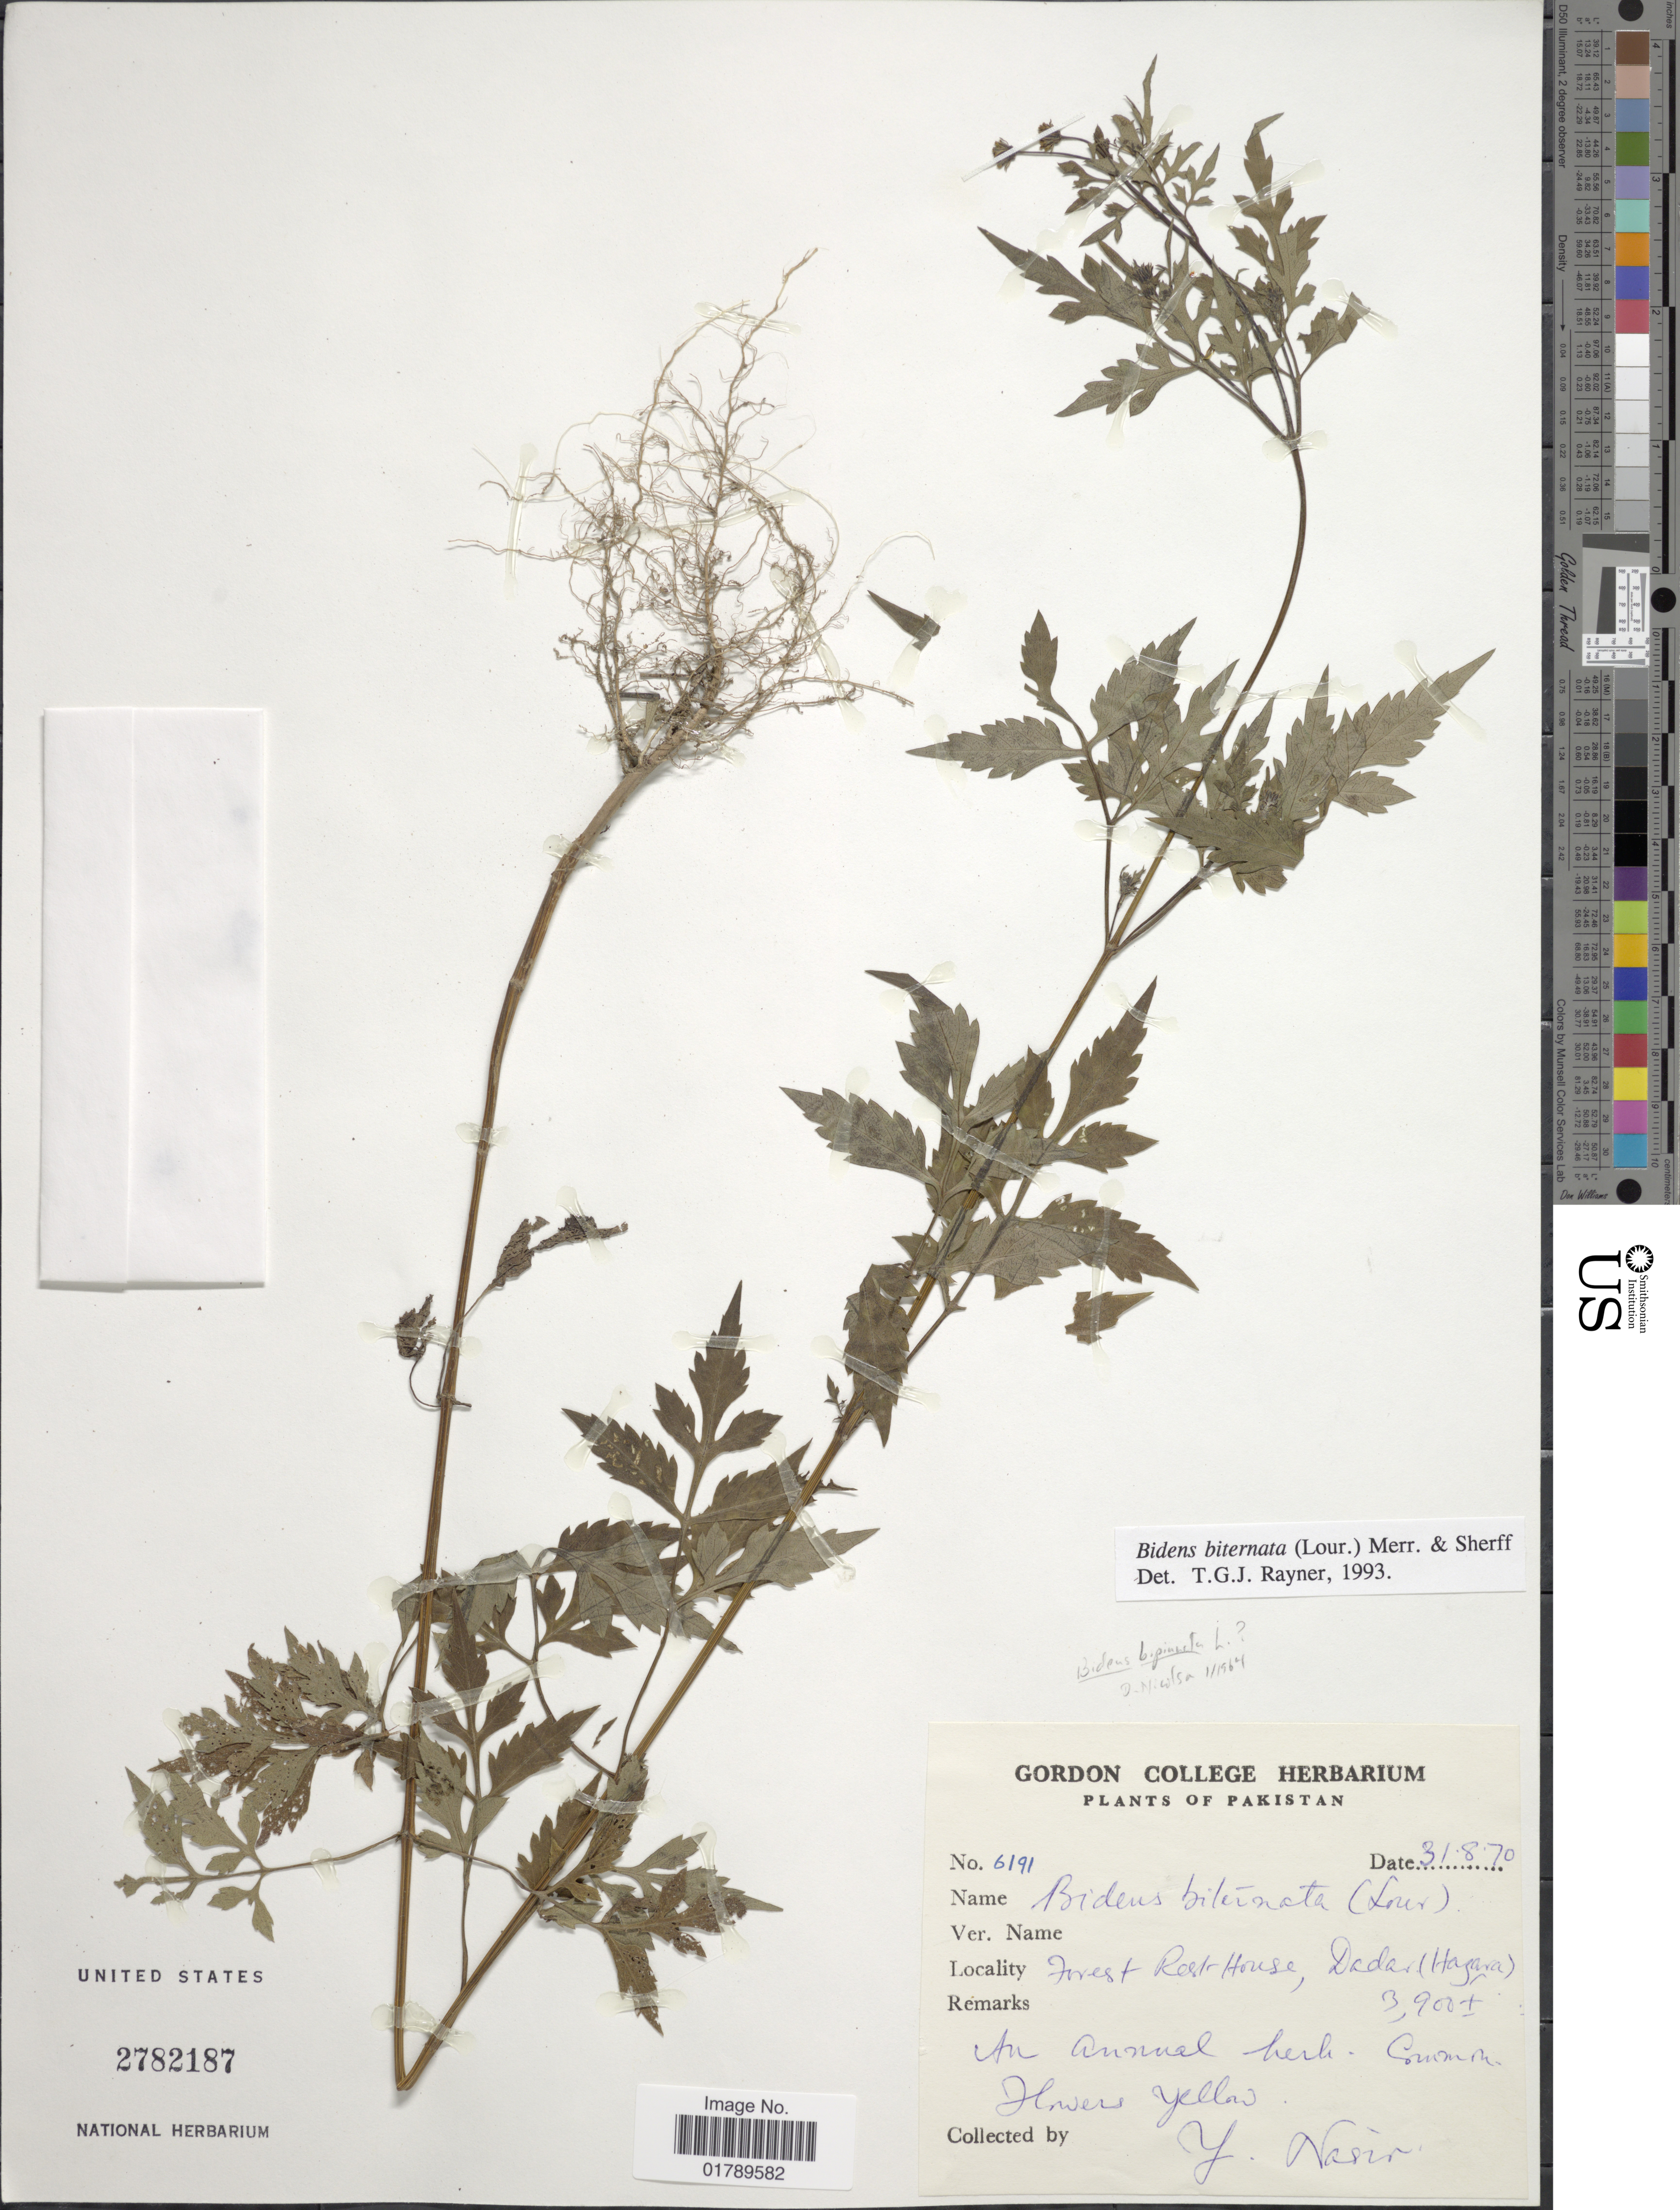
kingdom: Plantae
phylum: Tracheophyta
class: Magnoliopsida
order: Asterales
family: Asteraceae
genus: Bidens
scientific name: Bidens biternata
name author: (Lour.) Merr. & Sherff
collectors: Y. Nasir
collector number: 6191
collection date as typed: Transcribed d/m/y: 31/8/70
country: Pakistan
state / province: Khyber Pakhtunkhwa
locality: Forest Rest house, Dadar (Hazara)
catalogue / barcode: US 2782187